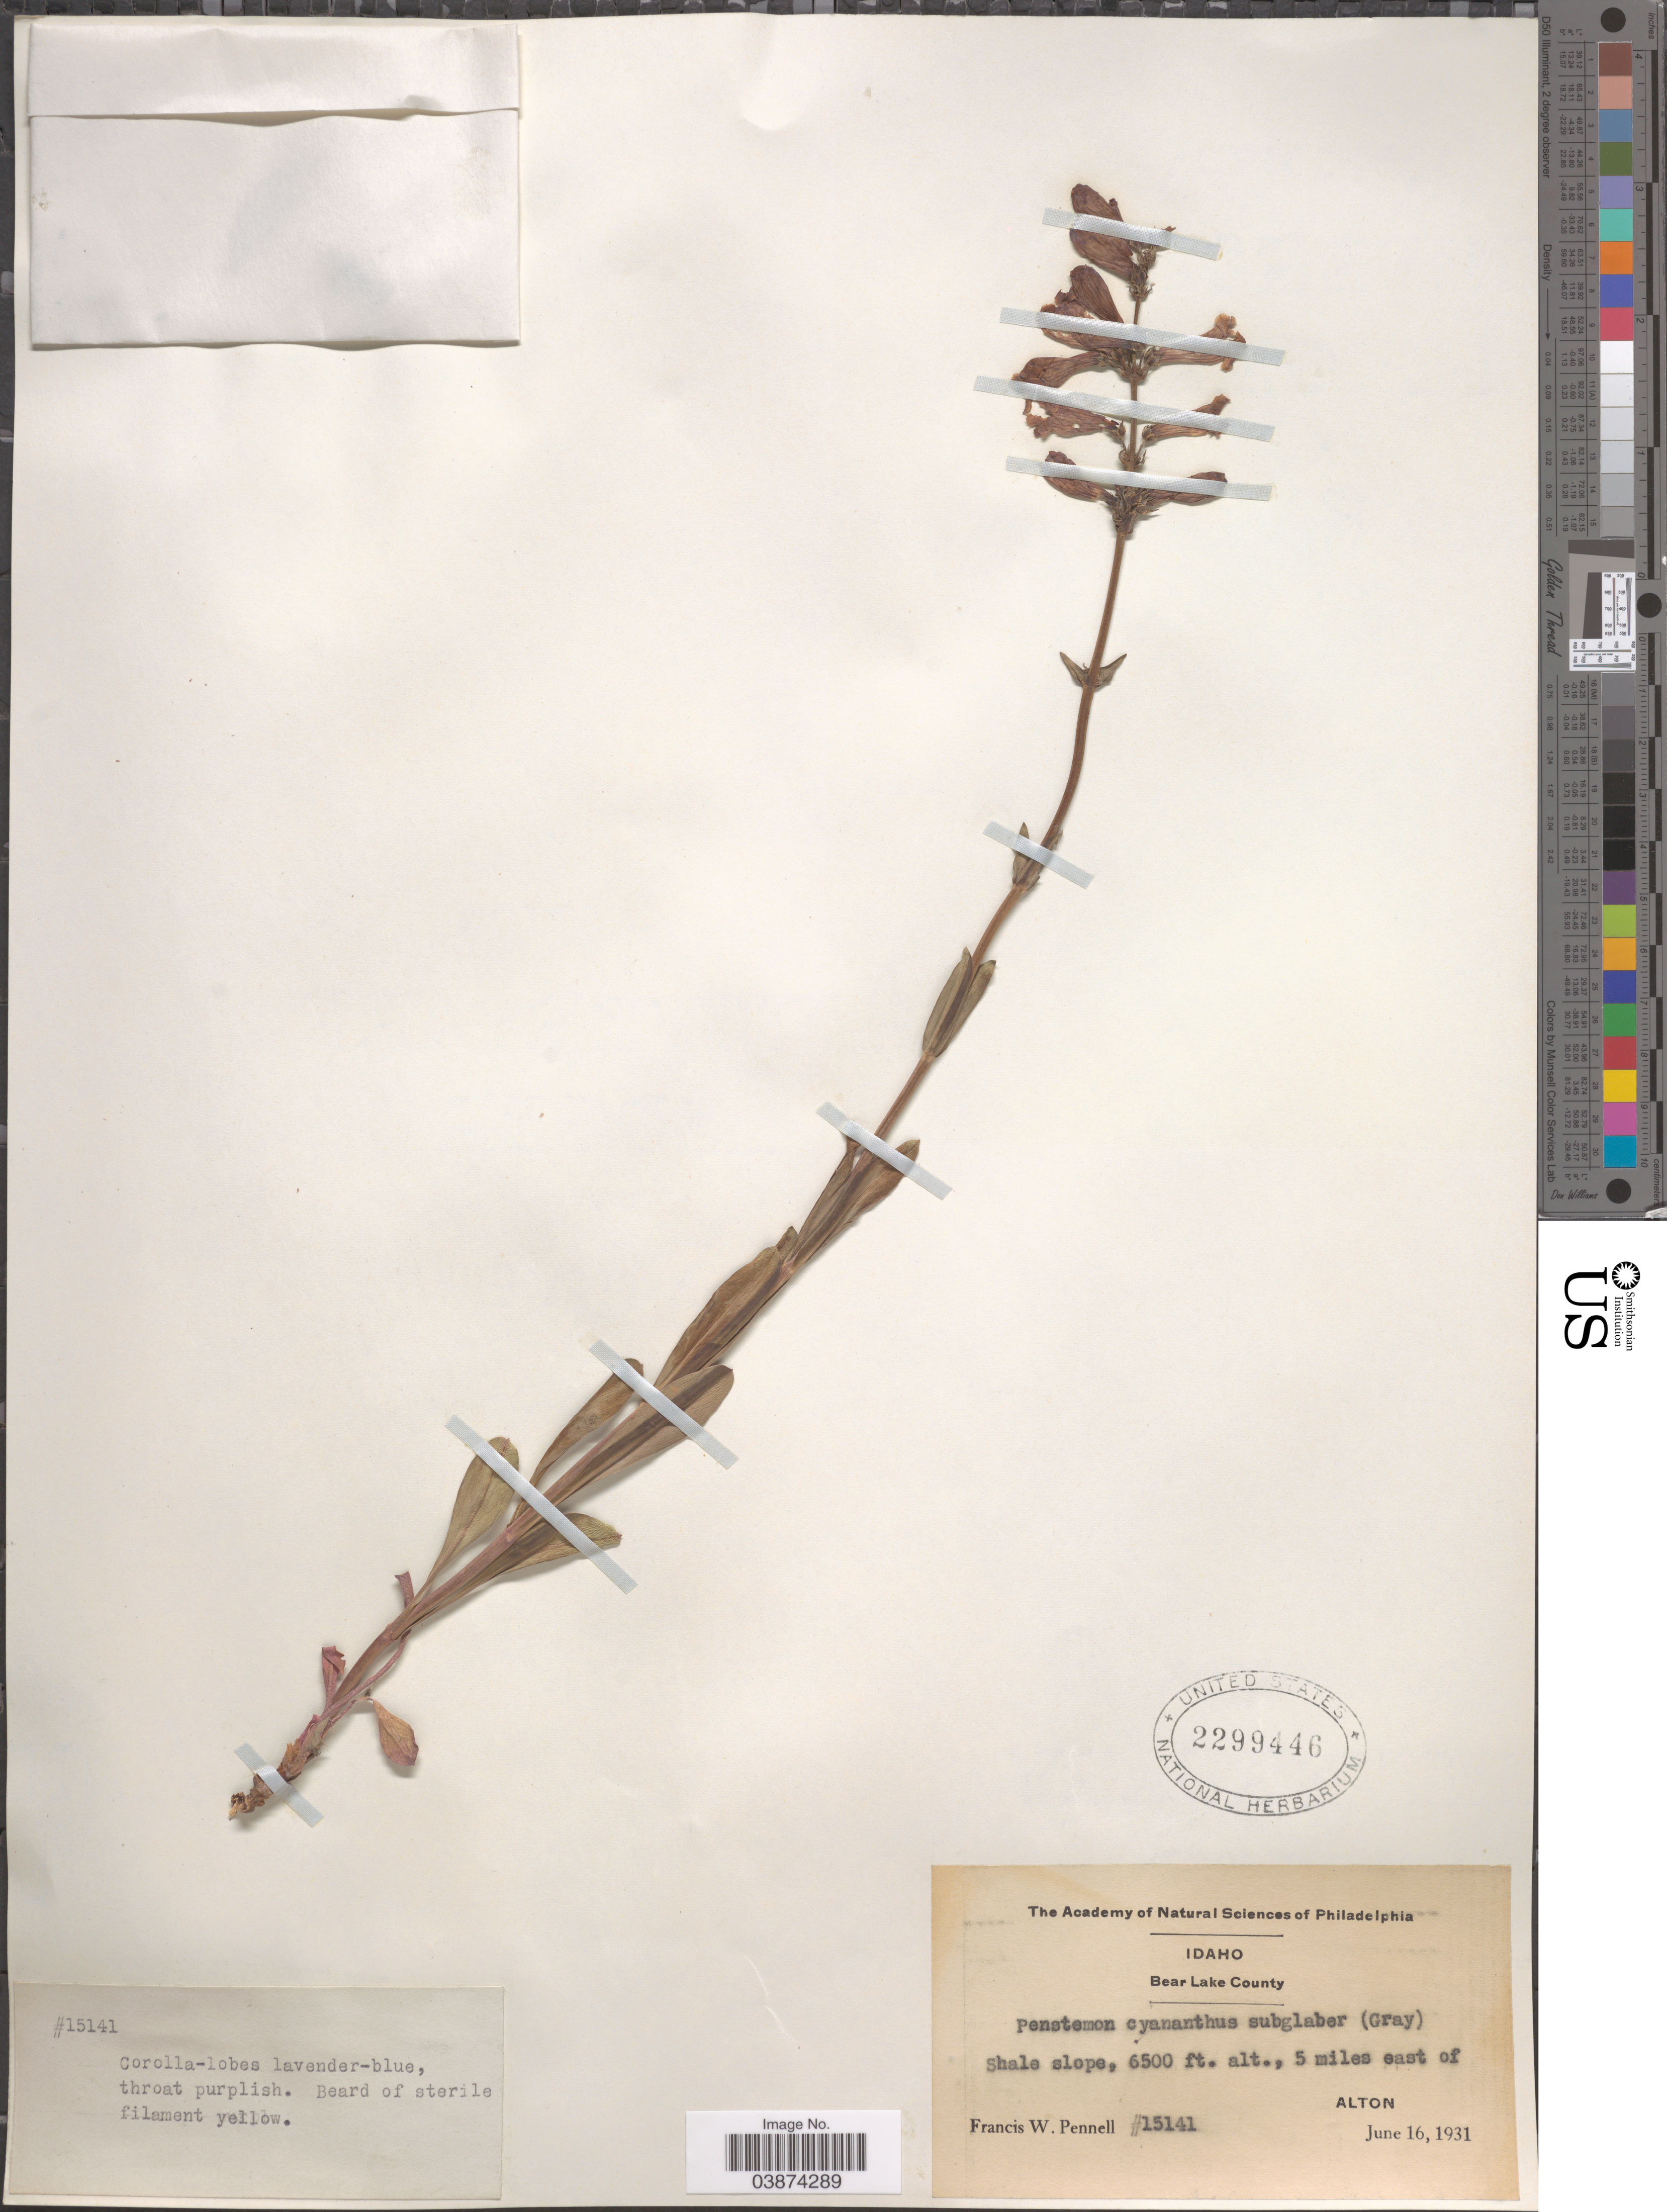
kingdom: Plantae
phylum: Tracheophyta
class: Magnoliopsida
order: Lamiales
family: Plantaginaceae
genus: Penstemon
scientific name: Penstemon cyananthus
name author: Hook.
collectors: F. W. Pennell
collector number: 15141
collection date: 1931-06-16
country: United States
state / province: Idaho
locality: Bear Lake County. Shale slope, 5 miles east of Alton.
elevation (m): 1981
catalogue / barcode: US 2299446